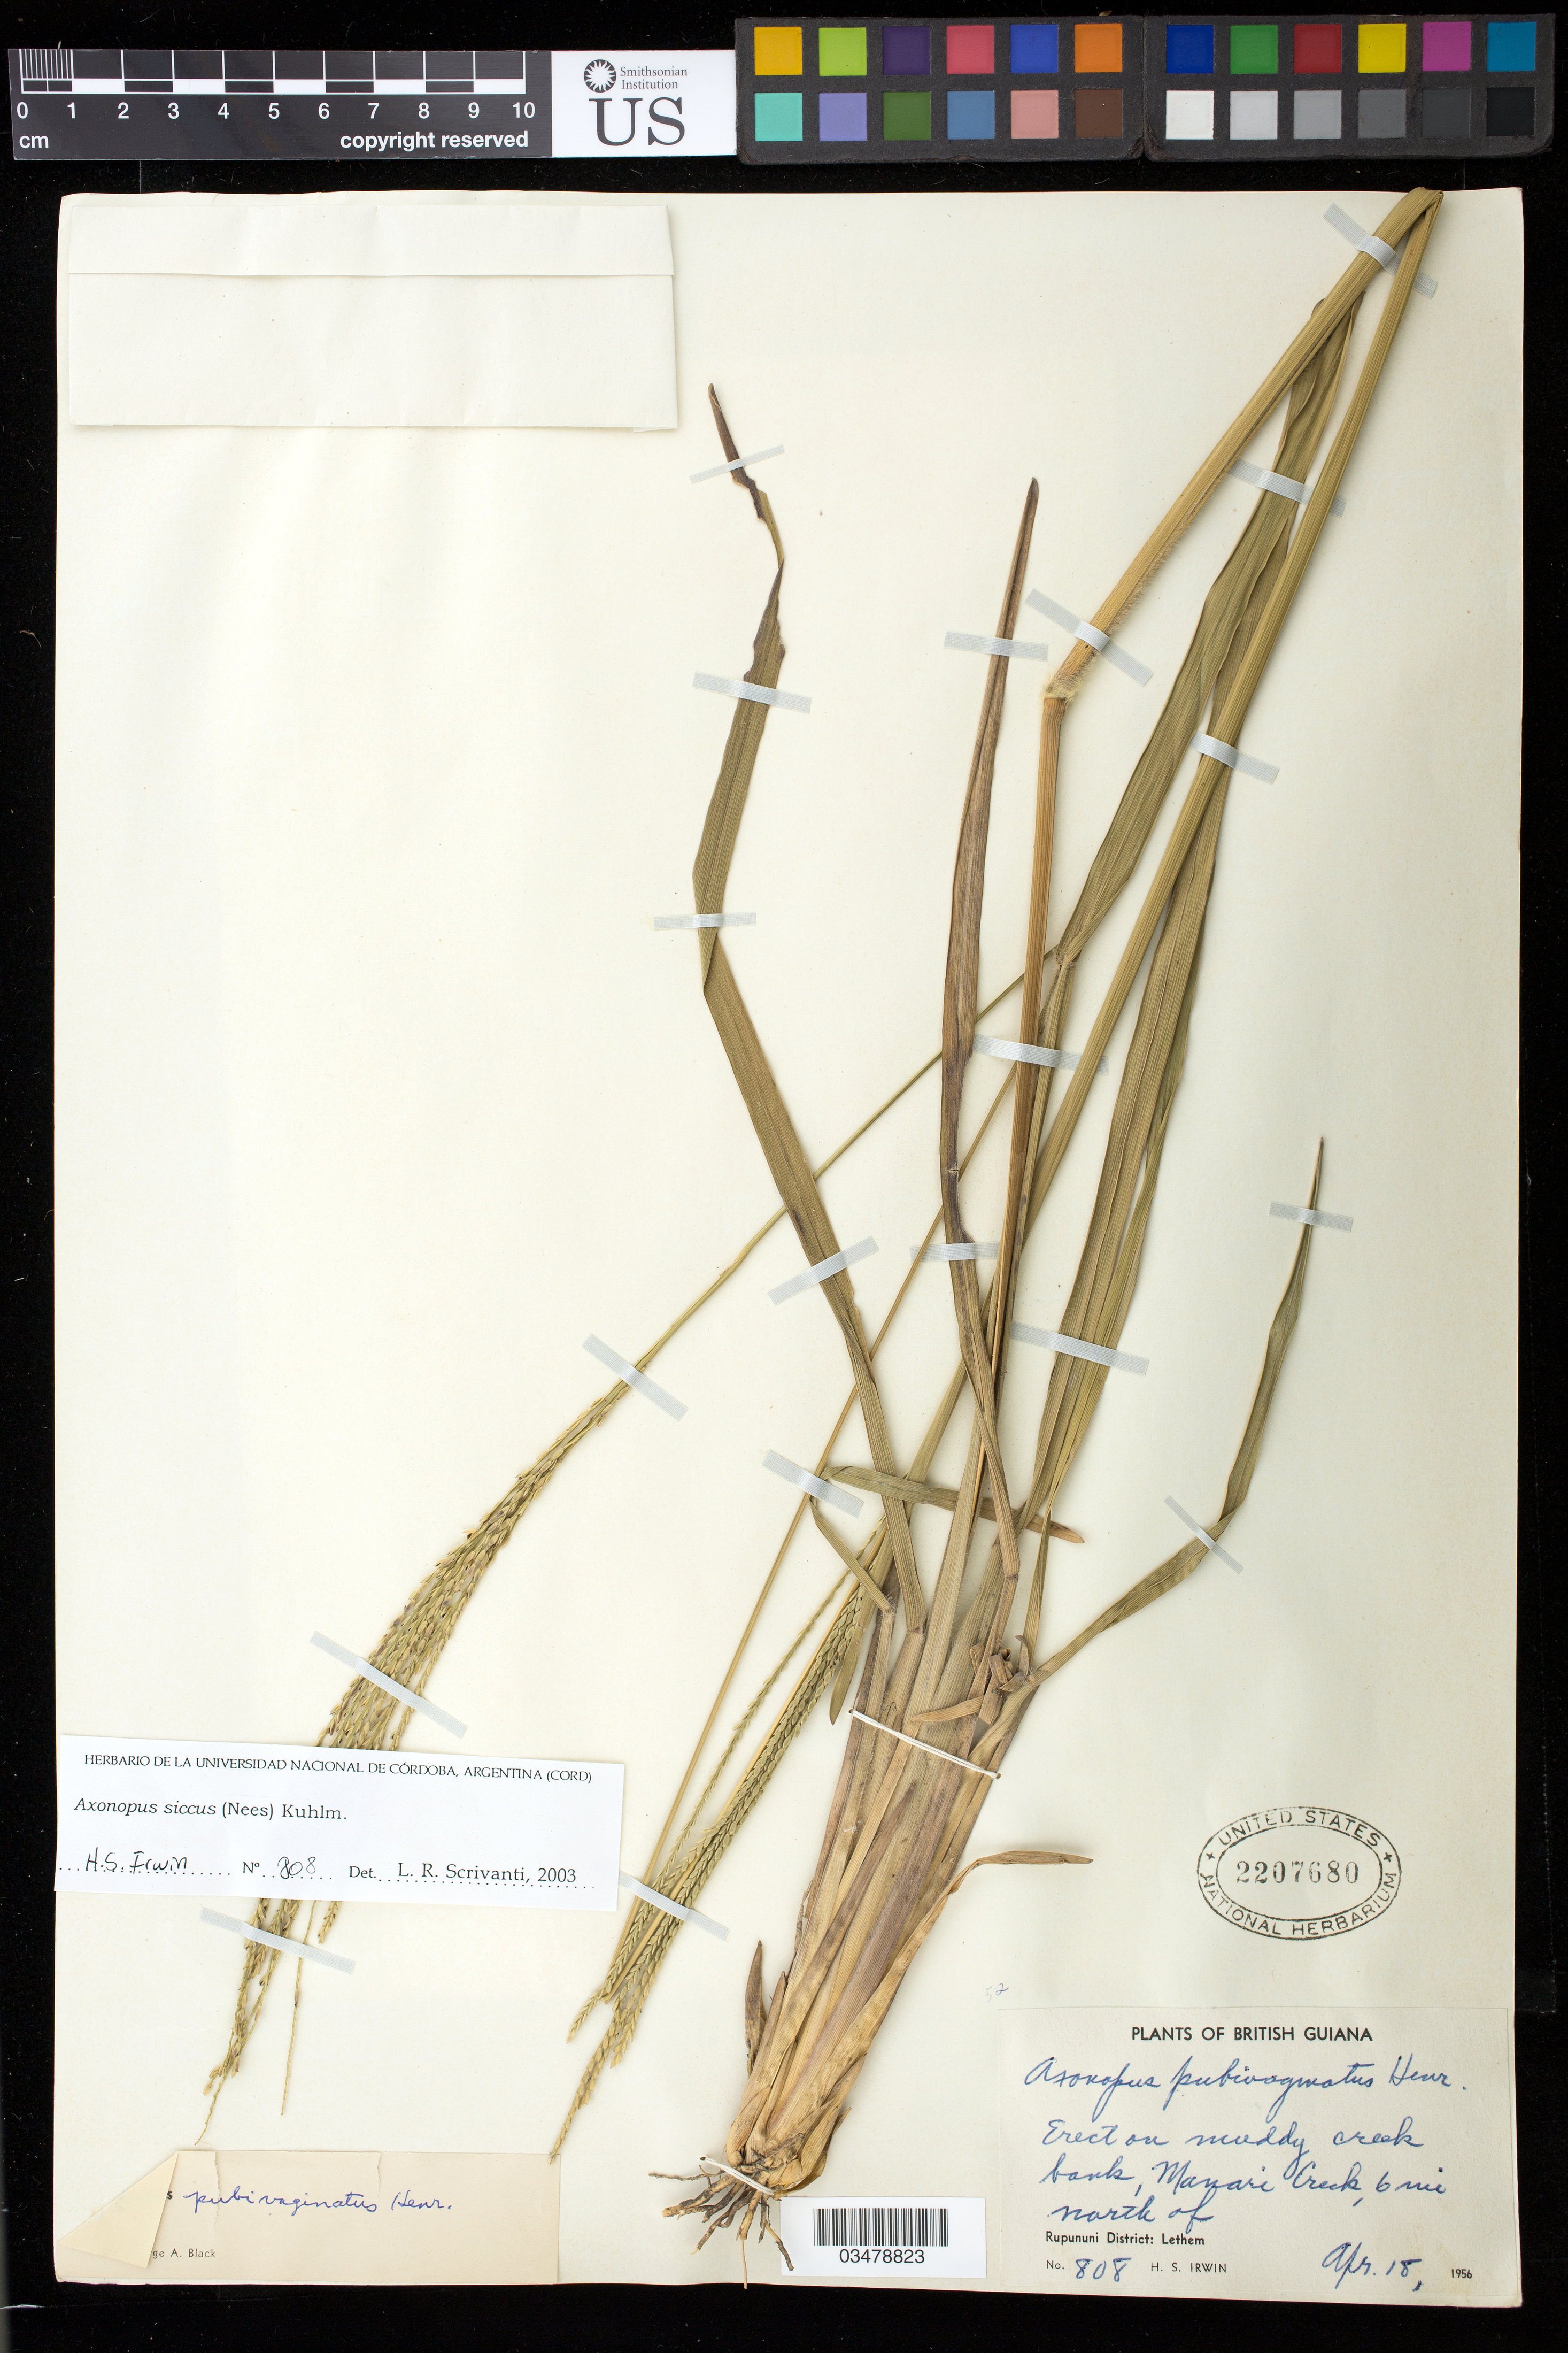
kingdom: Plantae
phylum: Tracheophyta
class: Liliopsida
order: Poales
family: Poaceae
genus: Axonopus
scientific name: Axonopus siccus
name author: (Nees) Kuhlm.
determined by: Scrivanti, L. R.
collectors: H. Irwin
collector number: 808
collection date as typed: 18-Apr-56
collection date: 1956-04-18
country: Guyana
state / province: U. Takutu-U. Essequibo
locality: Manari Creek, 6 miles north of Lethem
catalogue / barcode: US 2207680